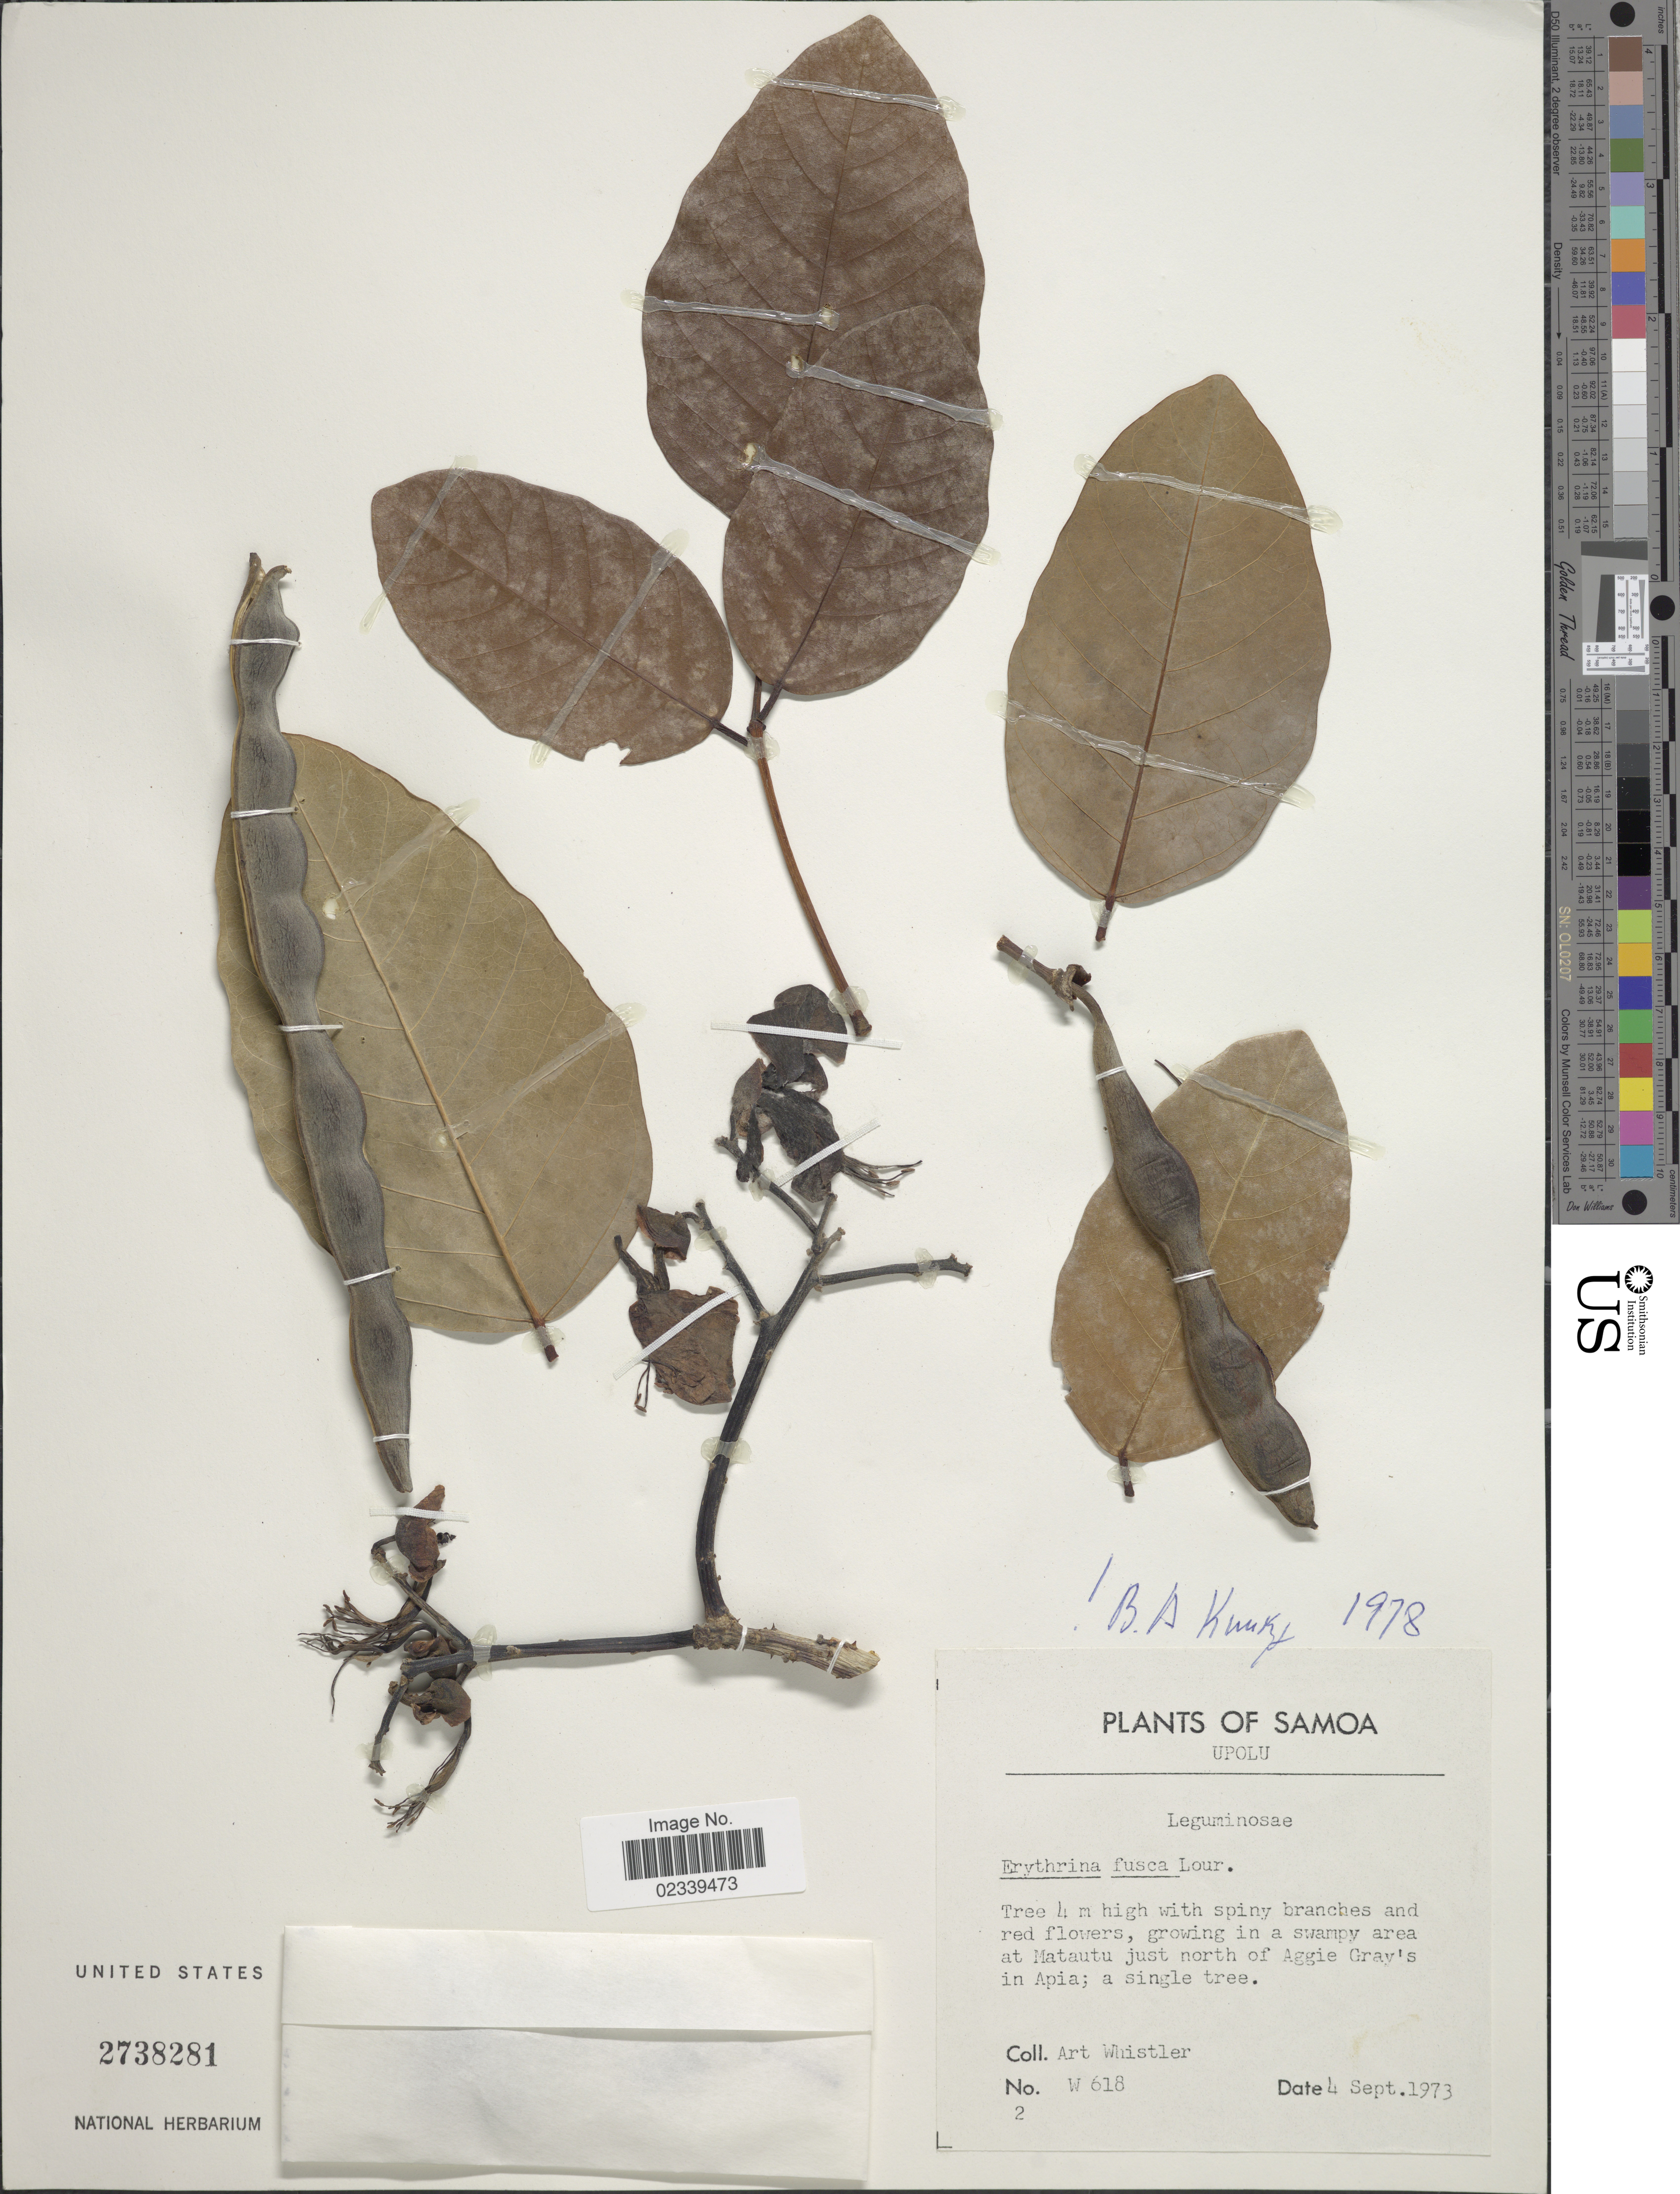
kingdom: Plantae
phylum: Tracheophyta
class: Magnoliopsida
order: Fabales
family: Fabaceae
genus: Erythrina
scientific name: Erythrina fusca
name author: Lour.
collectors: A. Whistler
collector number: W 618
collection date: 1983-09-04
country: Samoa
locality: Samoa, Upolu, at Matautu just north of Aggie Gray's in Apia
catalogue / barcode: US 2738281